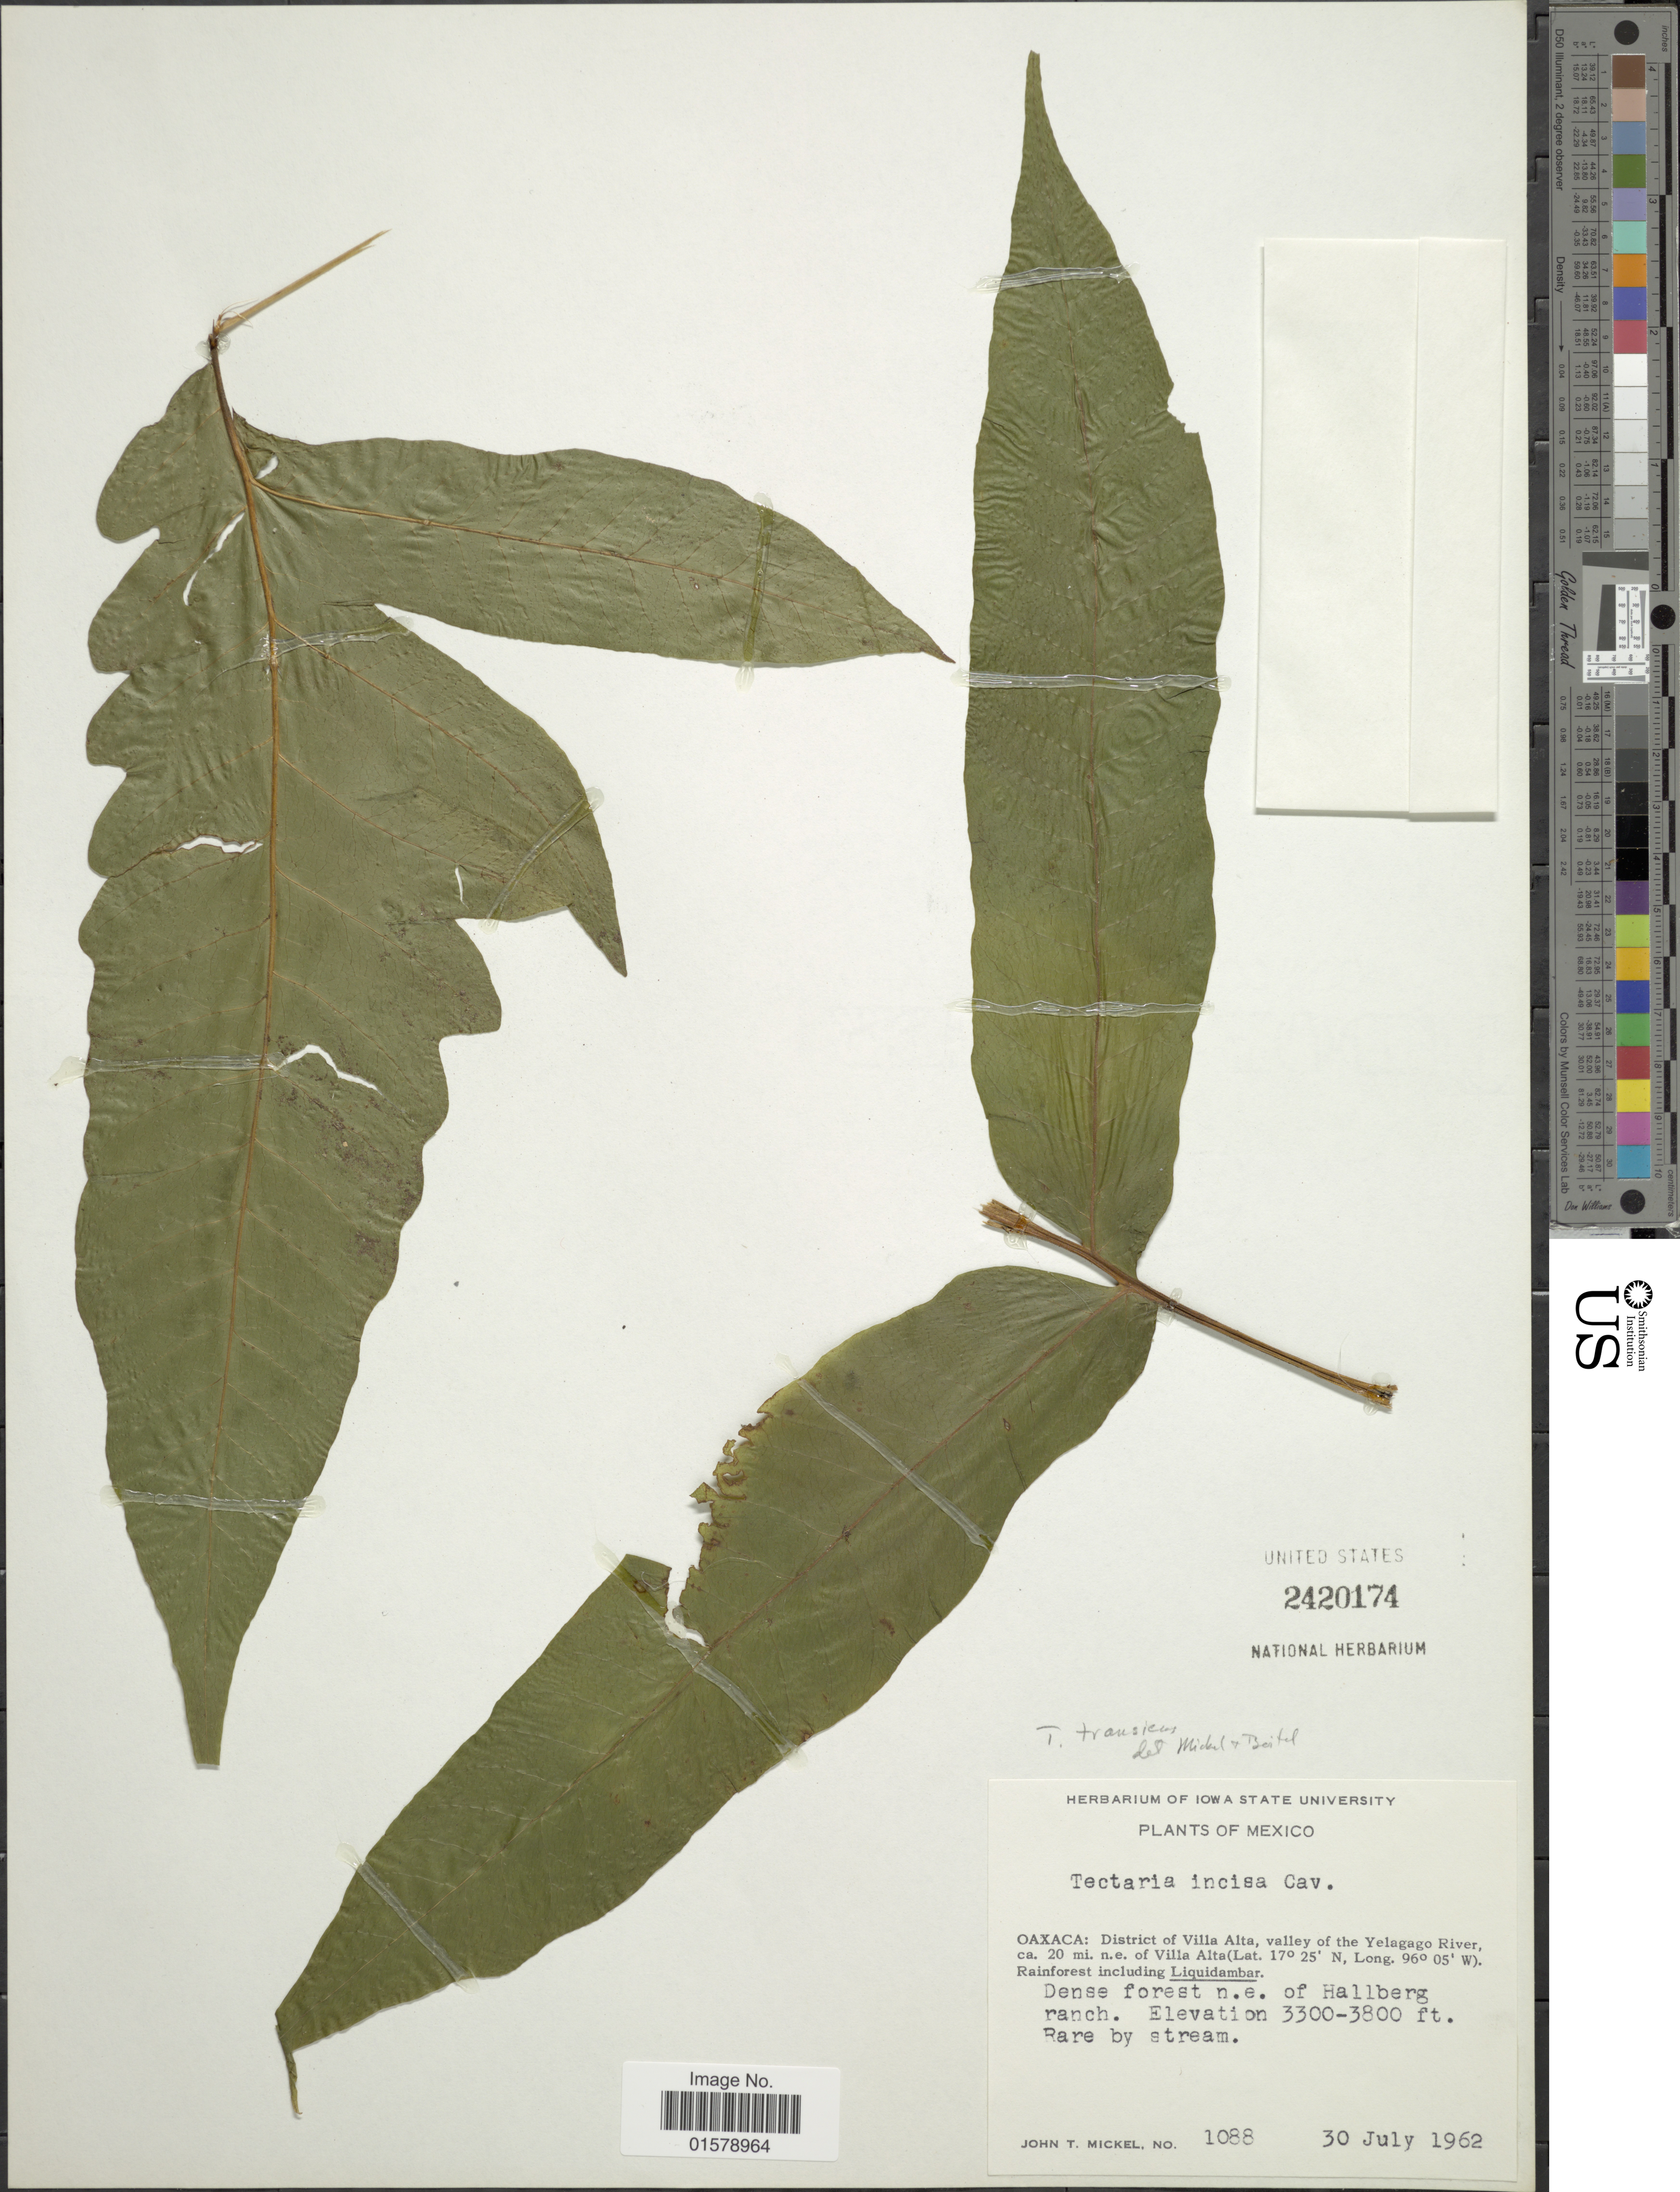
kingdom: Plantae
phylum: Tracheophyta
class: Polypodiopsida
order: Polypodiales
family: Tectariaceae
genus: Tectaria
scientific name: Tectaria transiens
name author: (C.V. Morton) A.R. Sm.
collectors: J. T. Mickel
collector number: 1088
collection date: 1962-07-30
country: Mexico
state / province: Oaxaca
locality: District of Villa Alta, valley of the Yelagago River, ca. 20 mi. n.e. of Villa Alta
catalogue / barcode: US 2420174